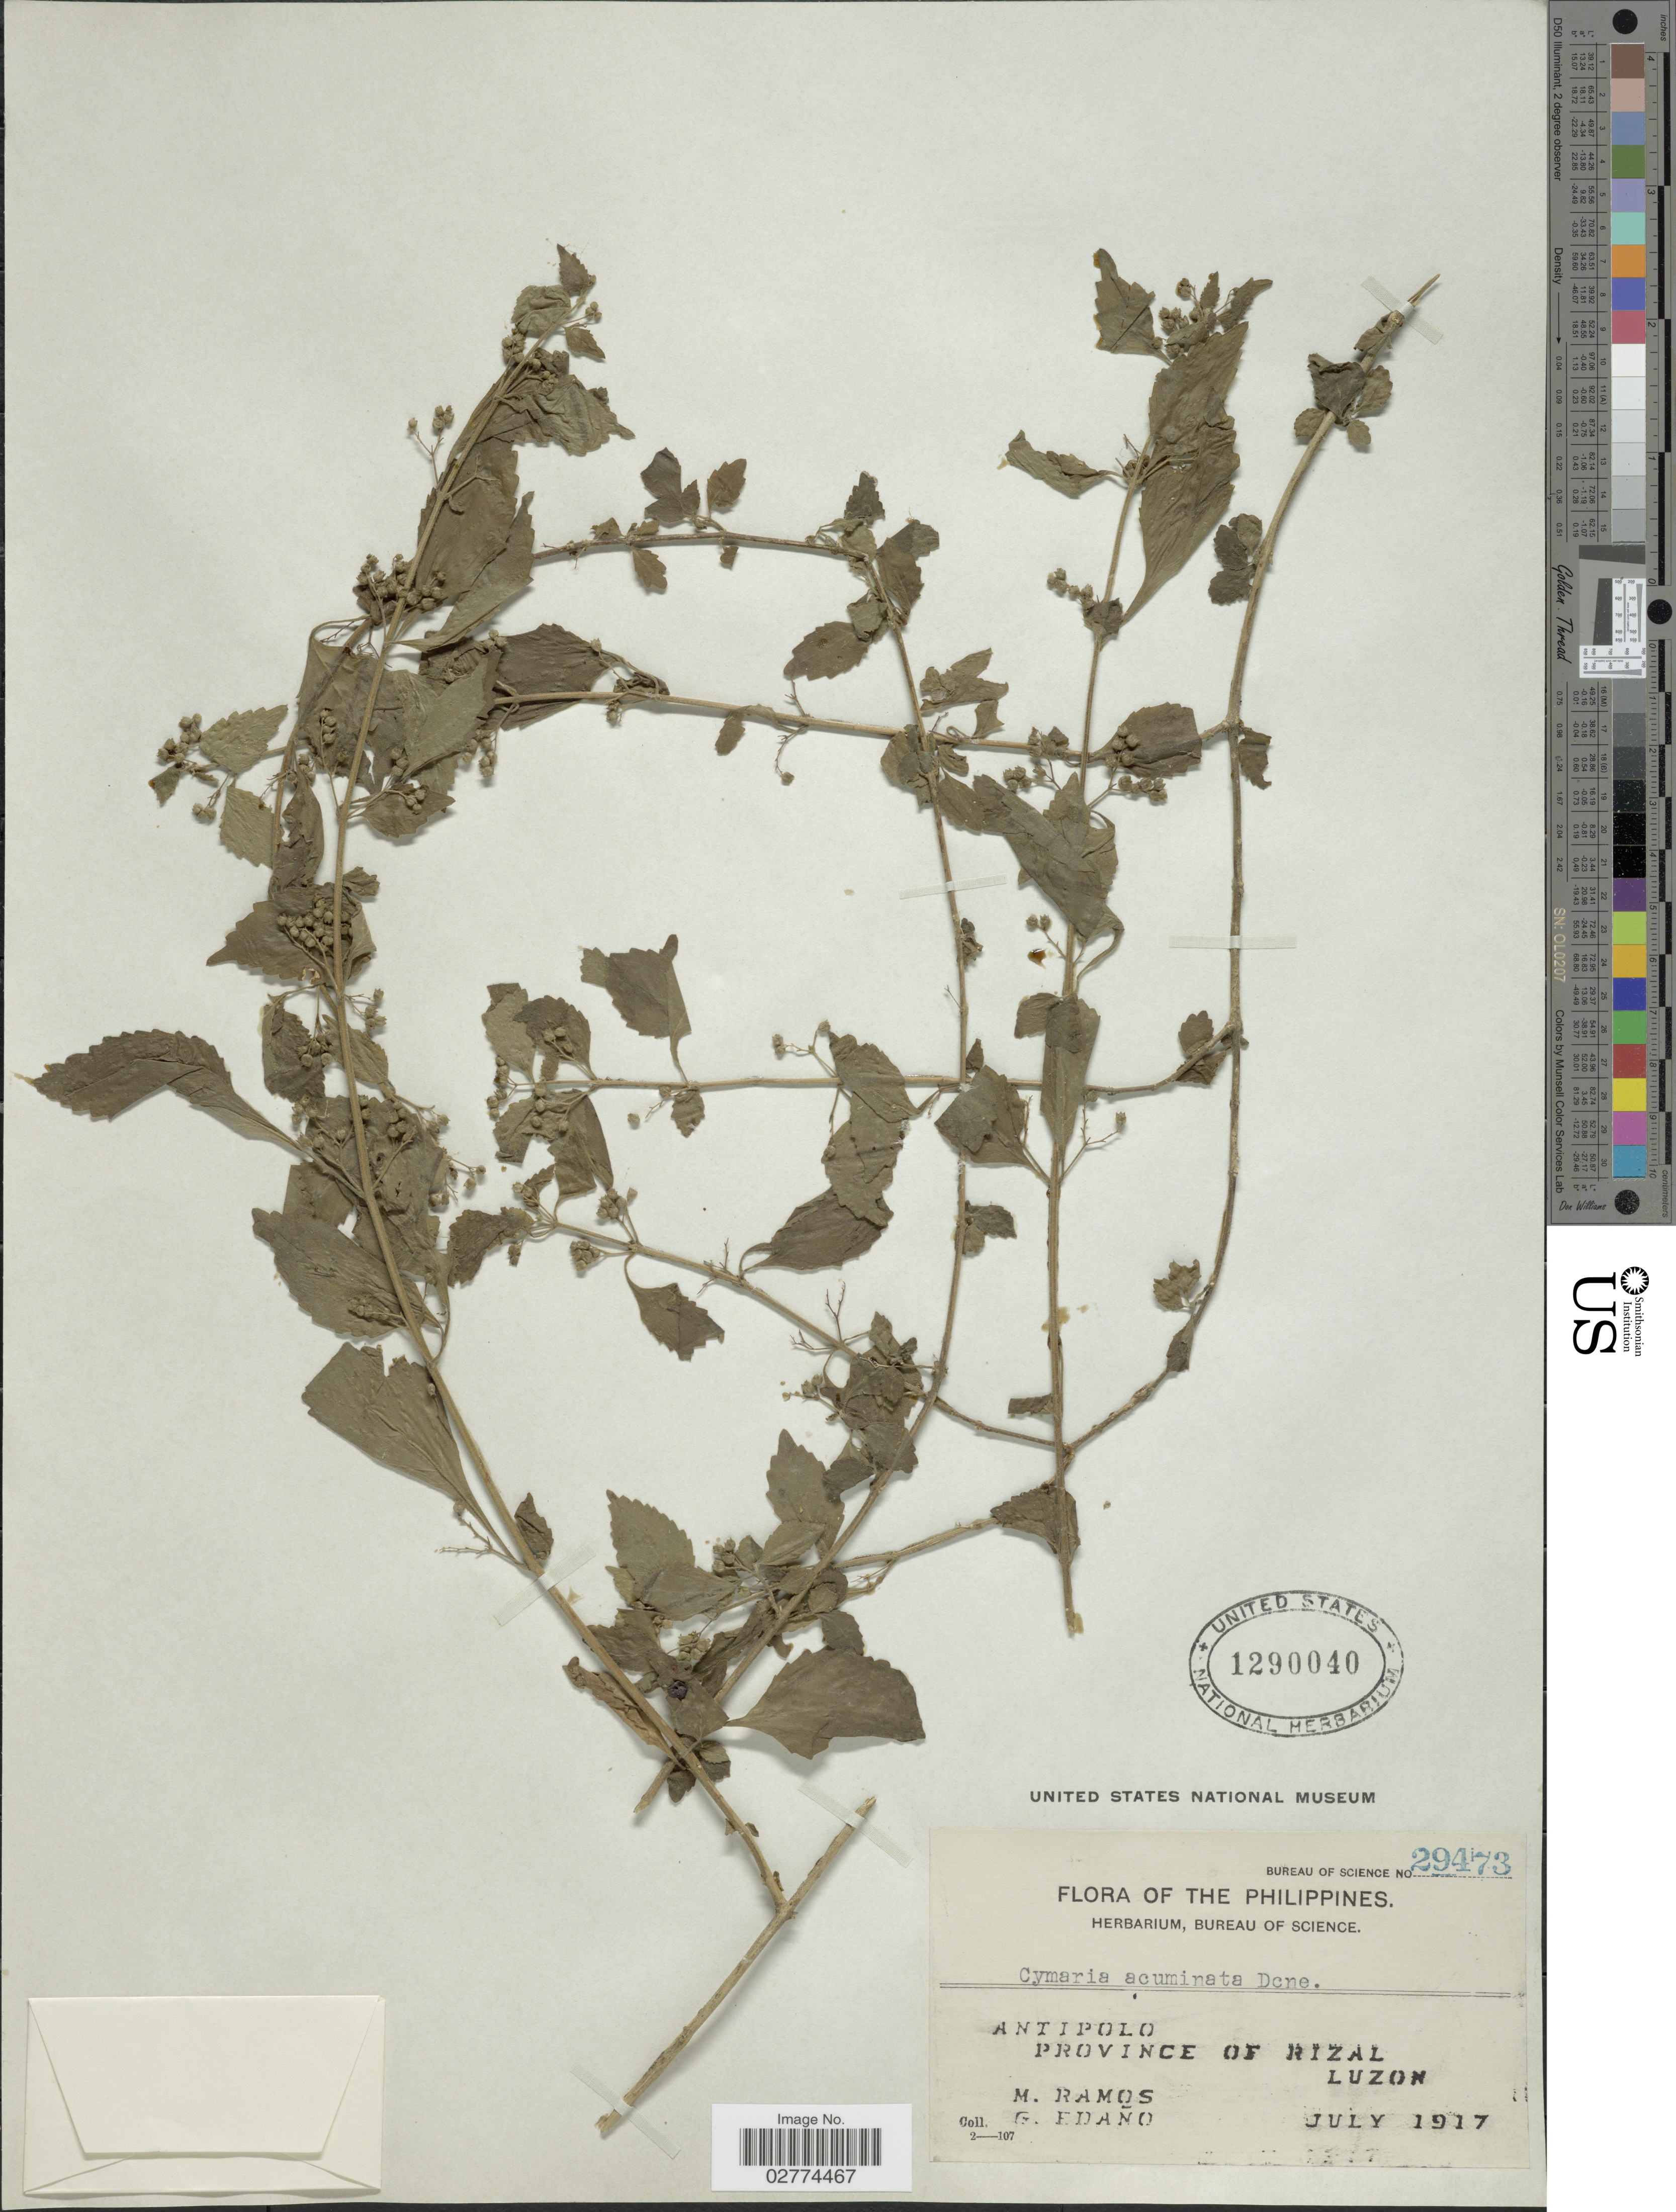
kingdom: Plantae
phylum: Tracheophyta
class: Magnoliopsida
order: Lamiales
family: Lamiaceae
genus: Cymaria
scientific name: Cymaria acuminata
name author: Decne.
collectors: M. Ramos & G. Edaño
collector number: Bureau of Science29473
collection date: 1917-07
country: Philippines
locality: Antipolo, Province of Rizal, Luzon.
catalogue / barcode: US 1290040